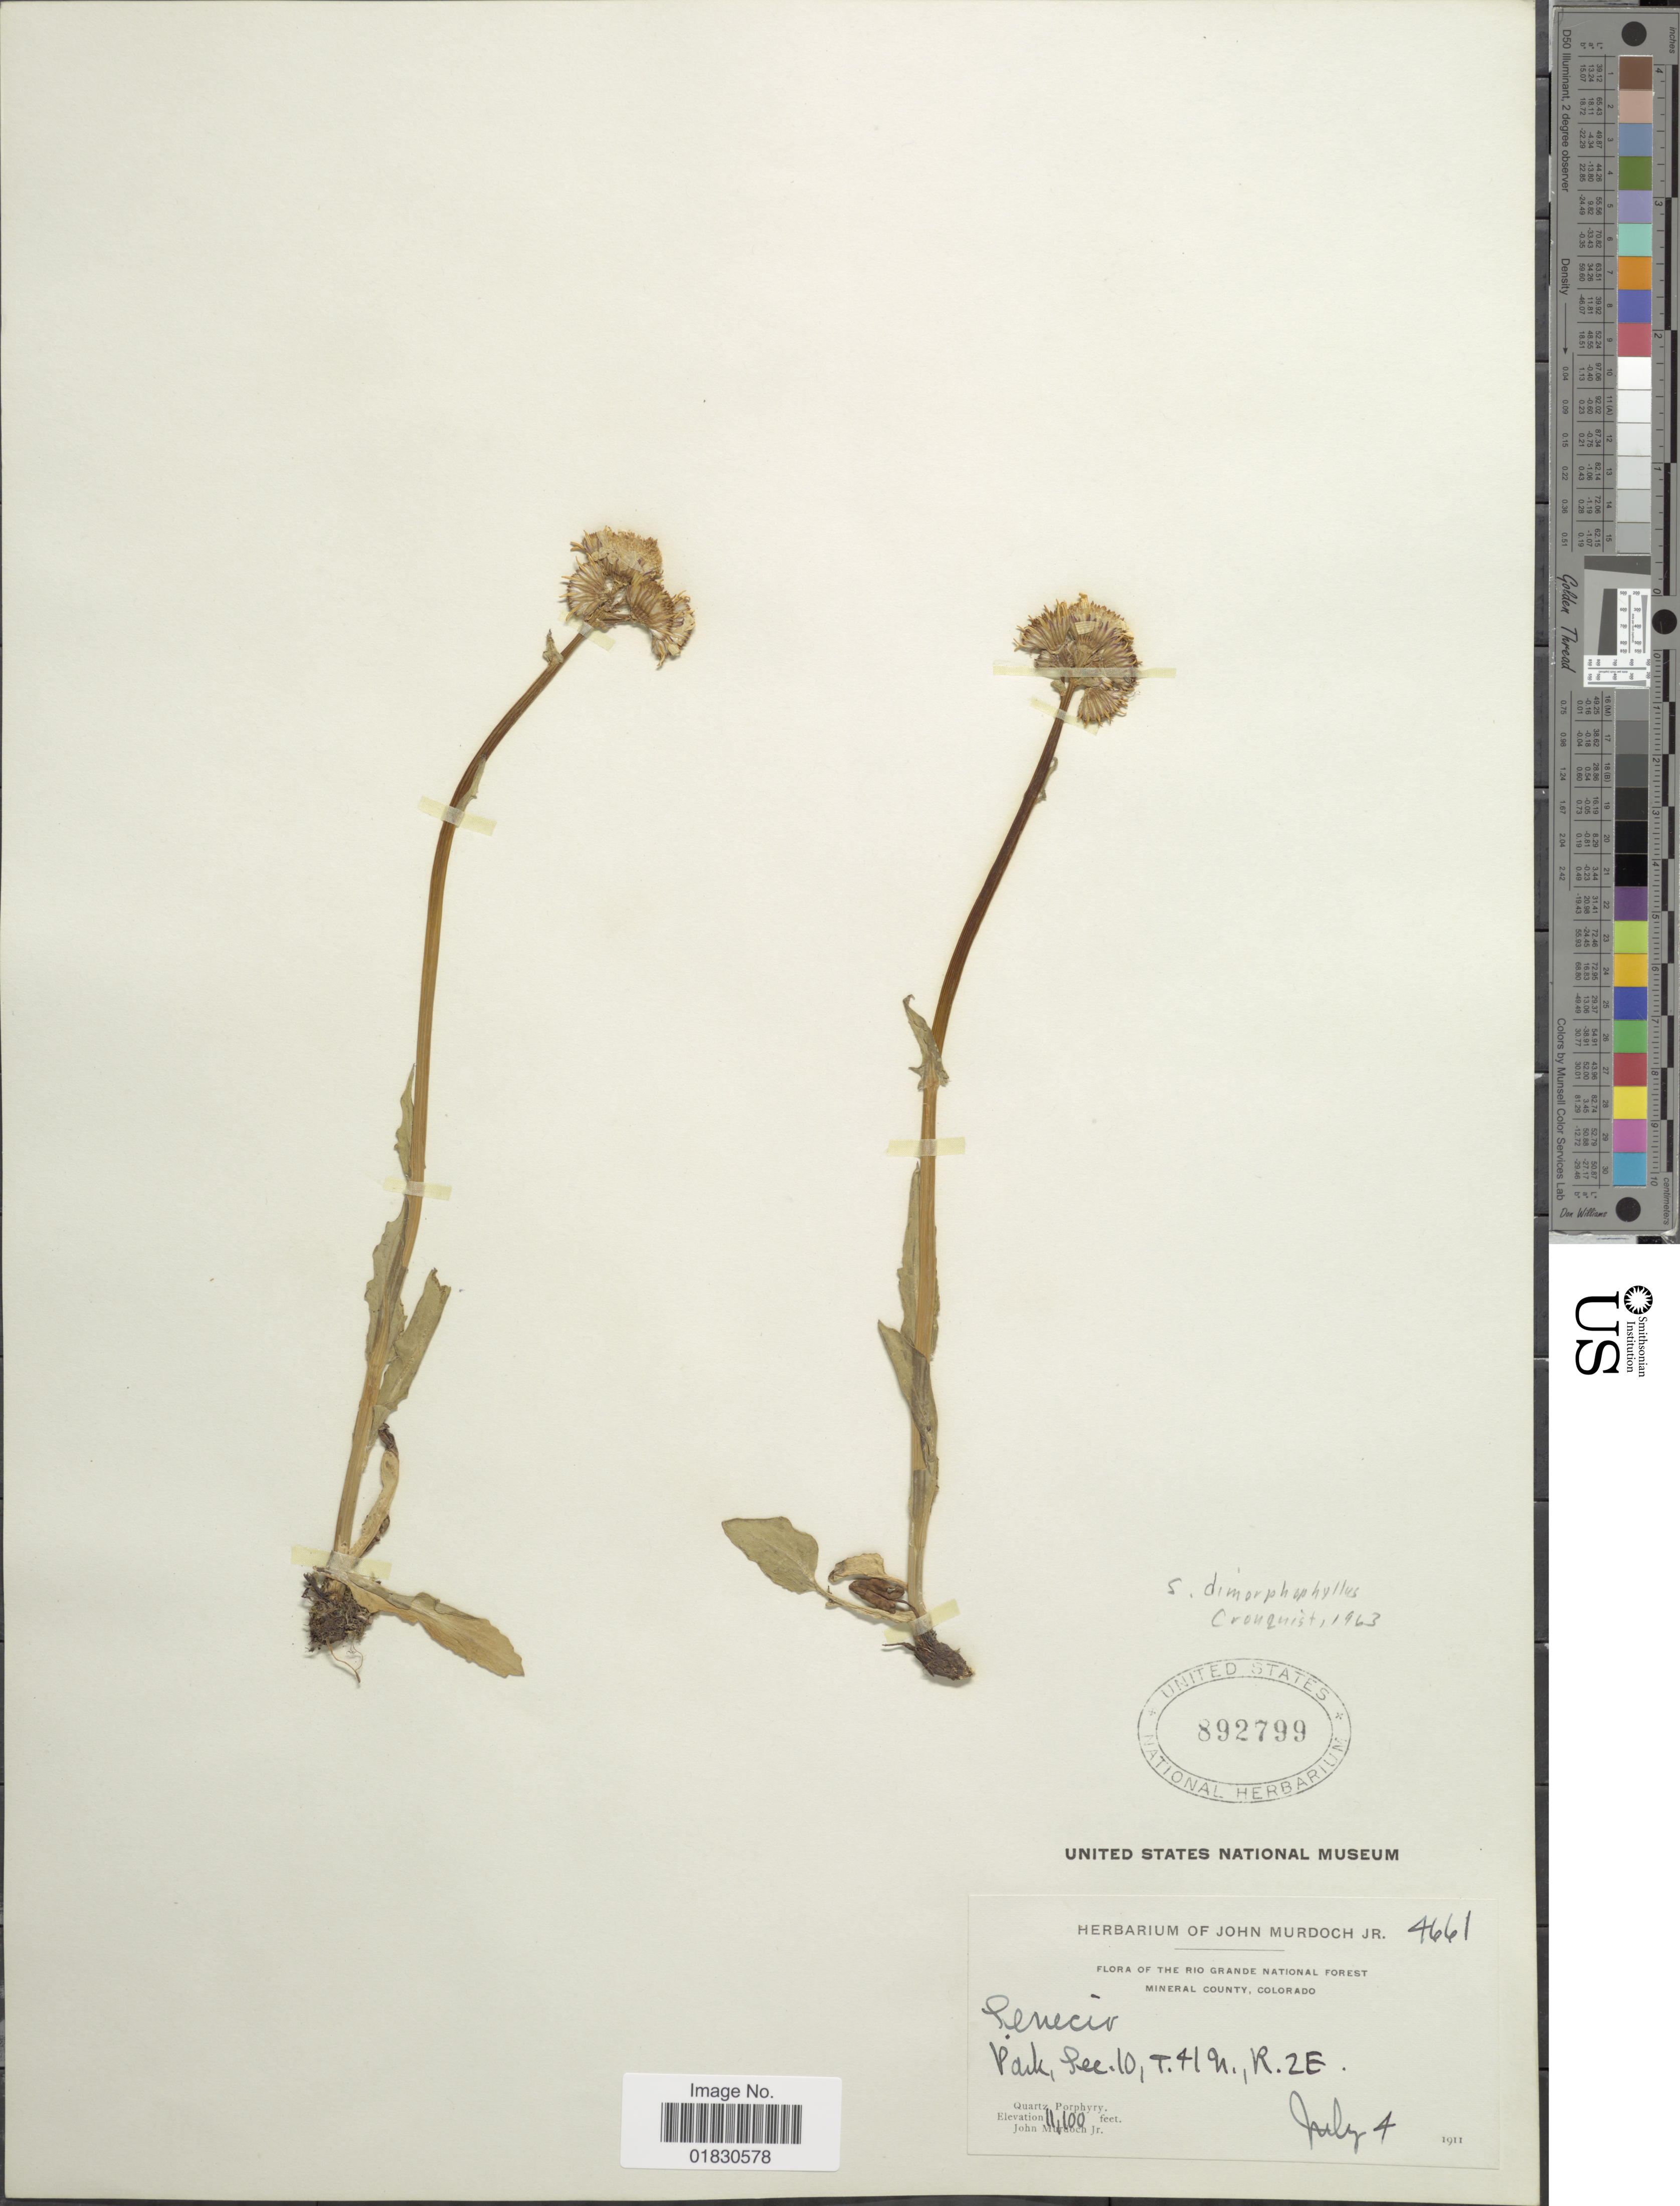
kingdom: Plantae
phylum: Tracheophyta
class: Magnoliopsida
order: Asterales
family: Asteraceae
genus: Packera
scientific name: Packera dimorphophylla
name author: (Greene) W.A. Weber & Á. Löve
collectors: J. Murdoch Jr.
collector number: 4661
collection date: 1911-07-04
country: United States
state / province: Colorado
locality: The Rio Grande National Forest, Mineral County, Colorado, Park, Sec. 10, T.41 N, R. 2E, Quartz Porphyry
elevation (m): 3383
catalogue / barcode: US 892799